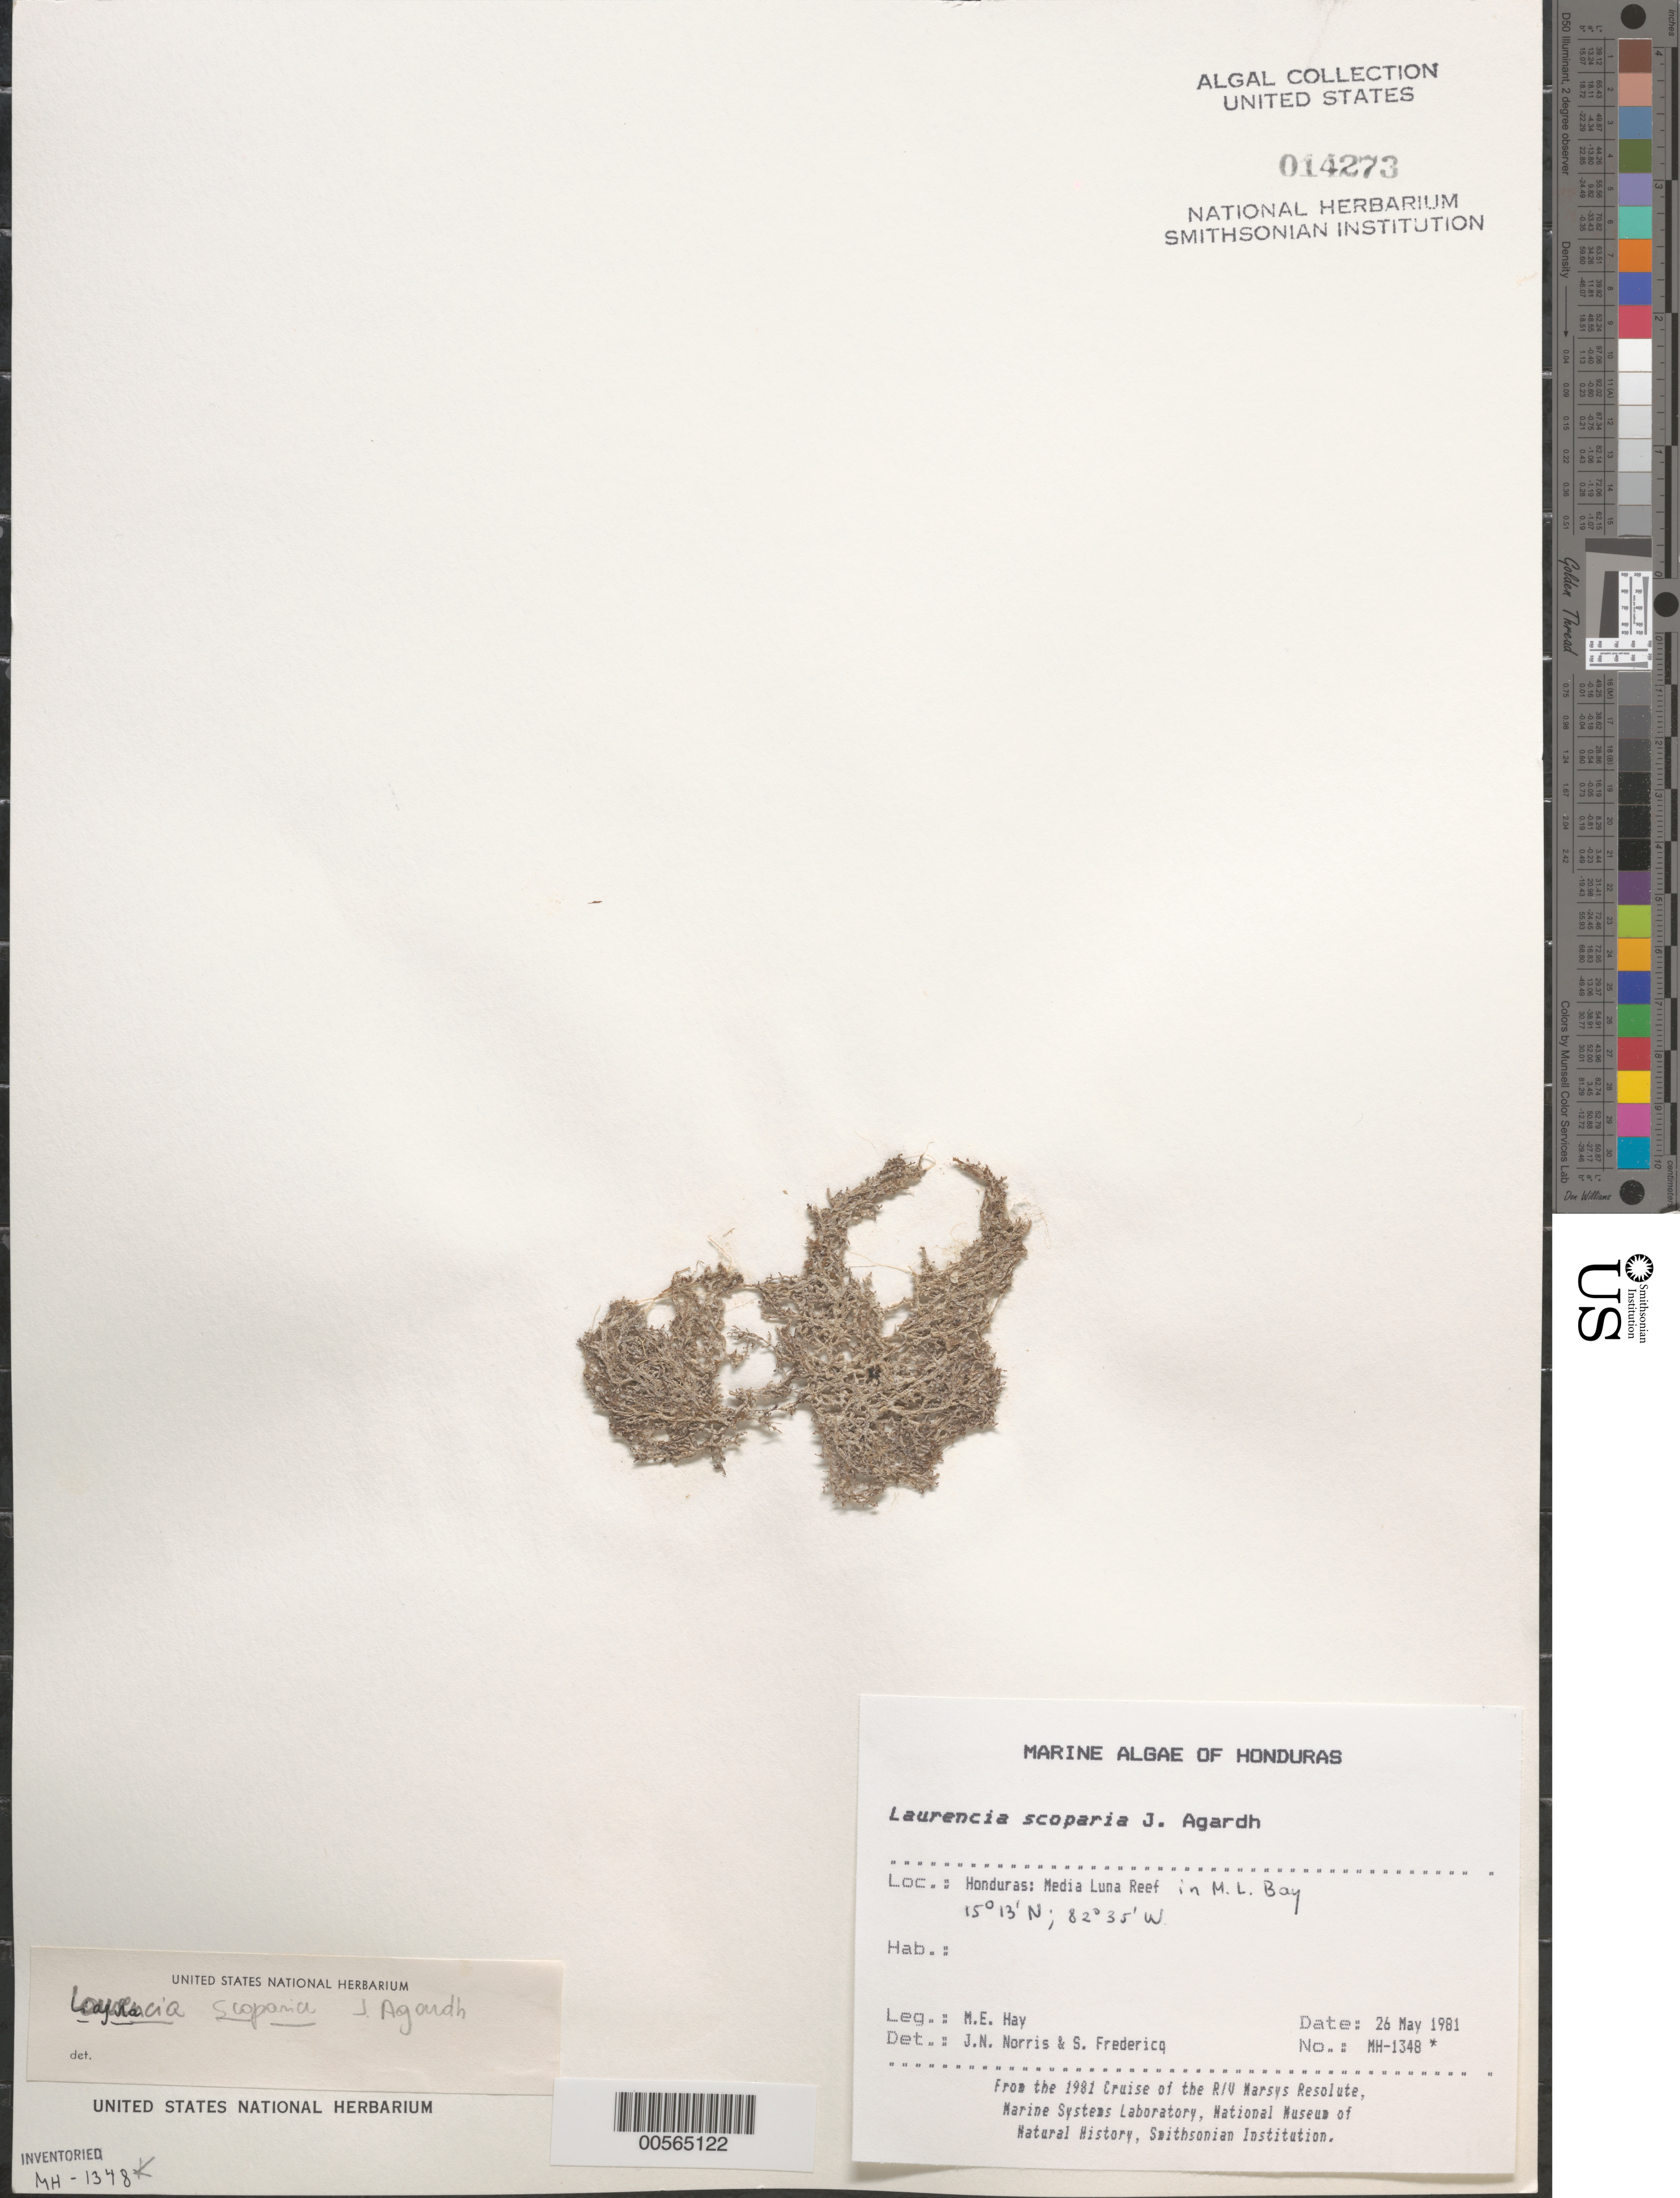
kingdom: Plantae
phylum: Rhodophyta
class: Florideophyceae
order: Ceramiales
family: Rhodomelaceae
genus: Laurencia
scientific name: Laurencia dendroidea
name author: J. Agardh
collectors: M. E. Hay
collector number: MEH-1348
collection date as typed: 26 May 1981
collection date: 1981-05-26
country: Honduras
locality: Media Luna Reef, Media Luna Bay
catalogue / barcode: US 14273